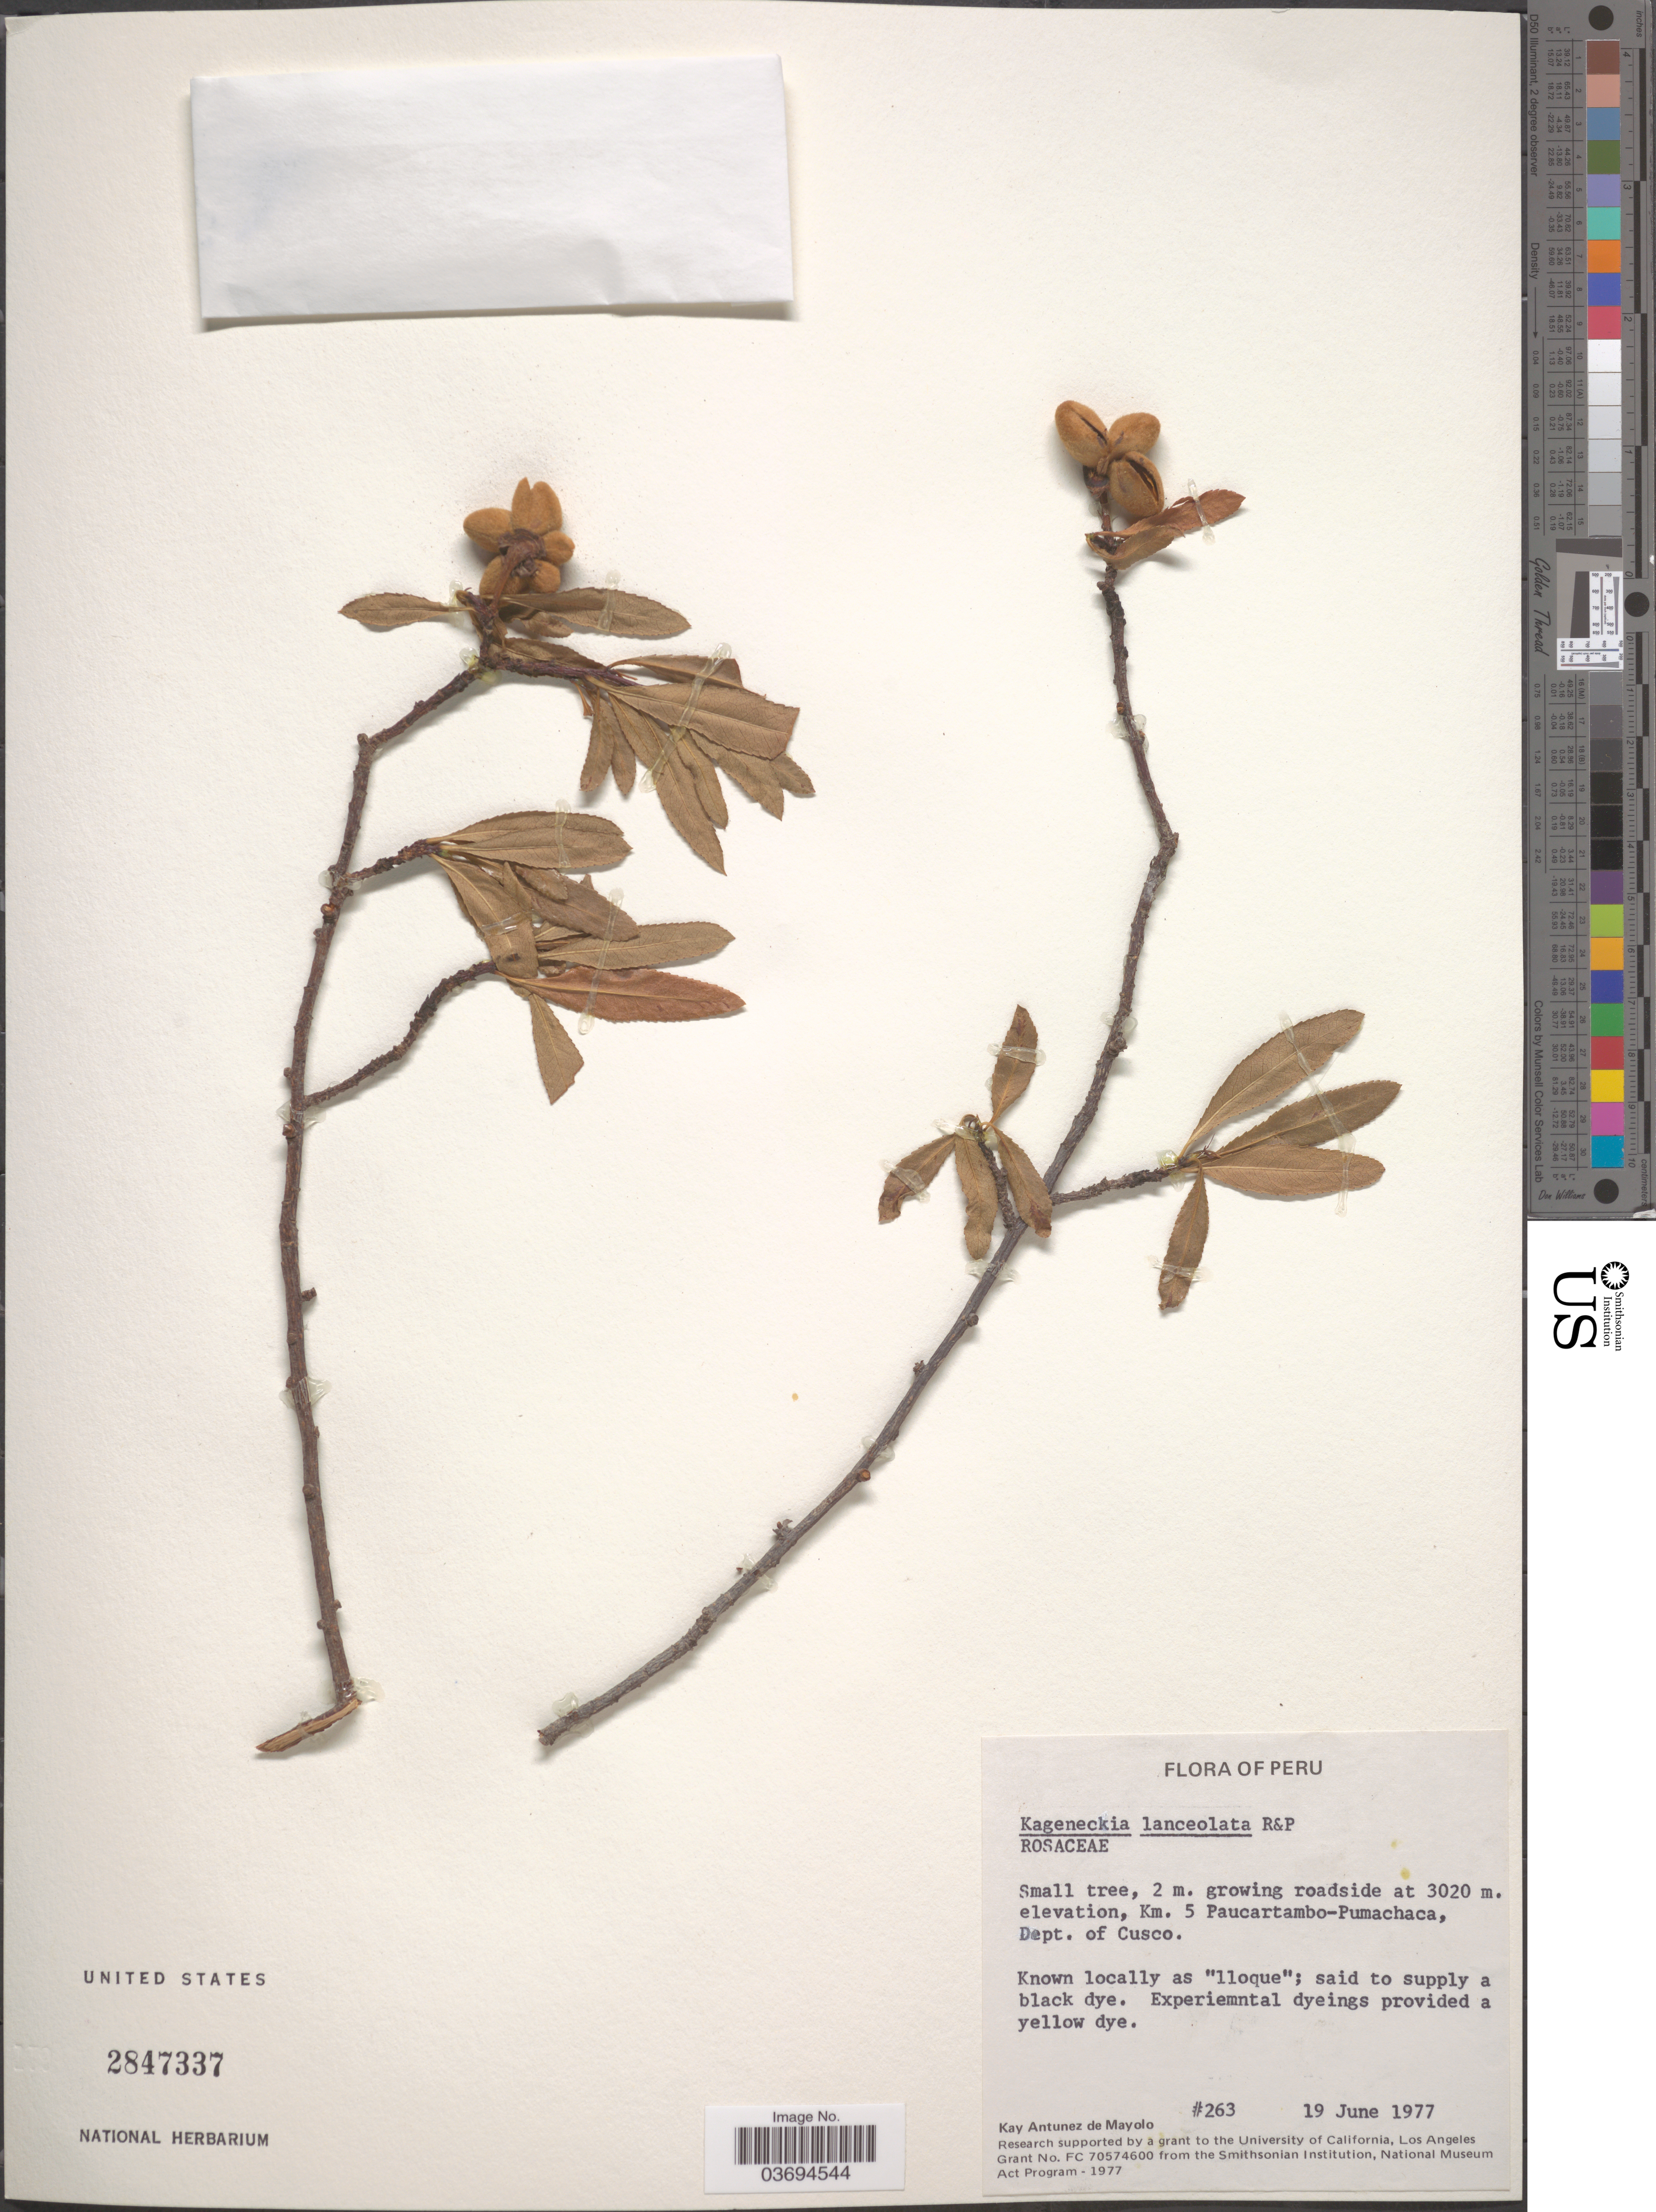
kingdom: Plantae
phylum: Tracheophyta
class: Magnoliopsida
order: Rosales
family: Rosaceae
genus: Kageneckia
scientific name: Kageneckia lanceolata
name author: Ruiz & Pav.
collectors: K. Antunez de Mayolo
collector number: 263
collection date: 1977-06-19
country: Peru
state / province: Cusco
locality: Km. 5 Paucartambo-Pumachaca, Dept. of Cusco.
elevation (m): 3020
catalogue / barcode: US 2847337